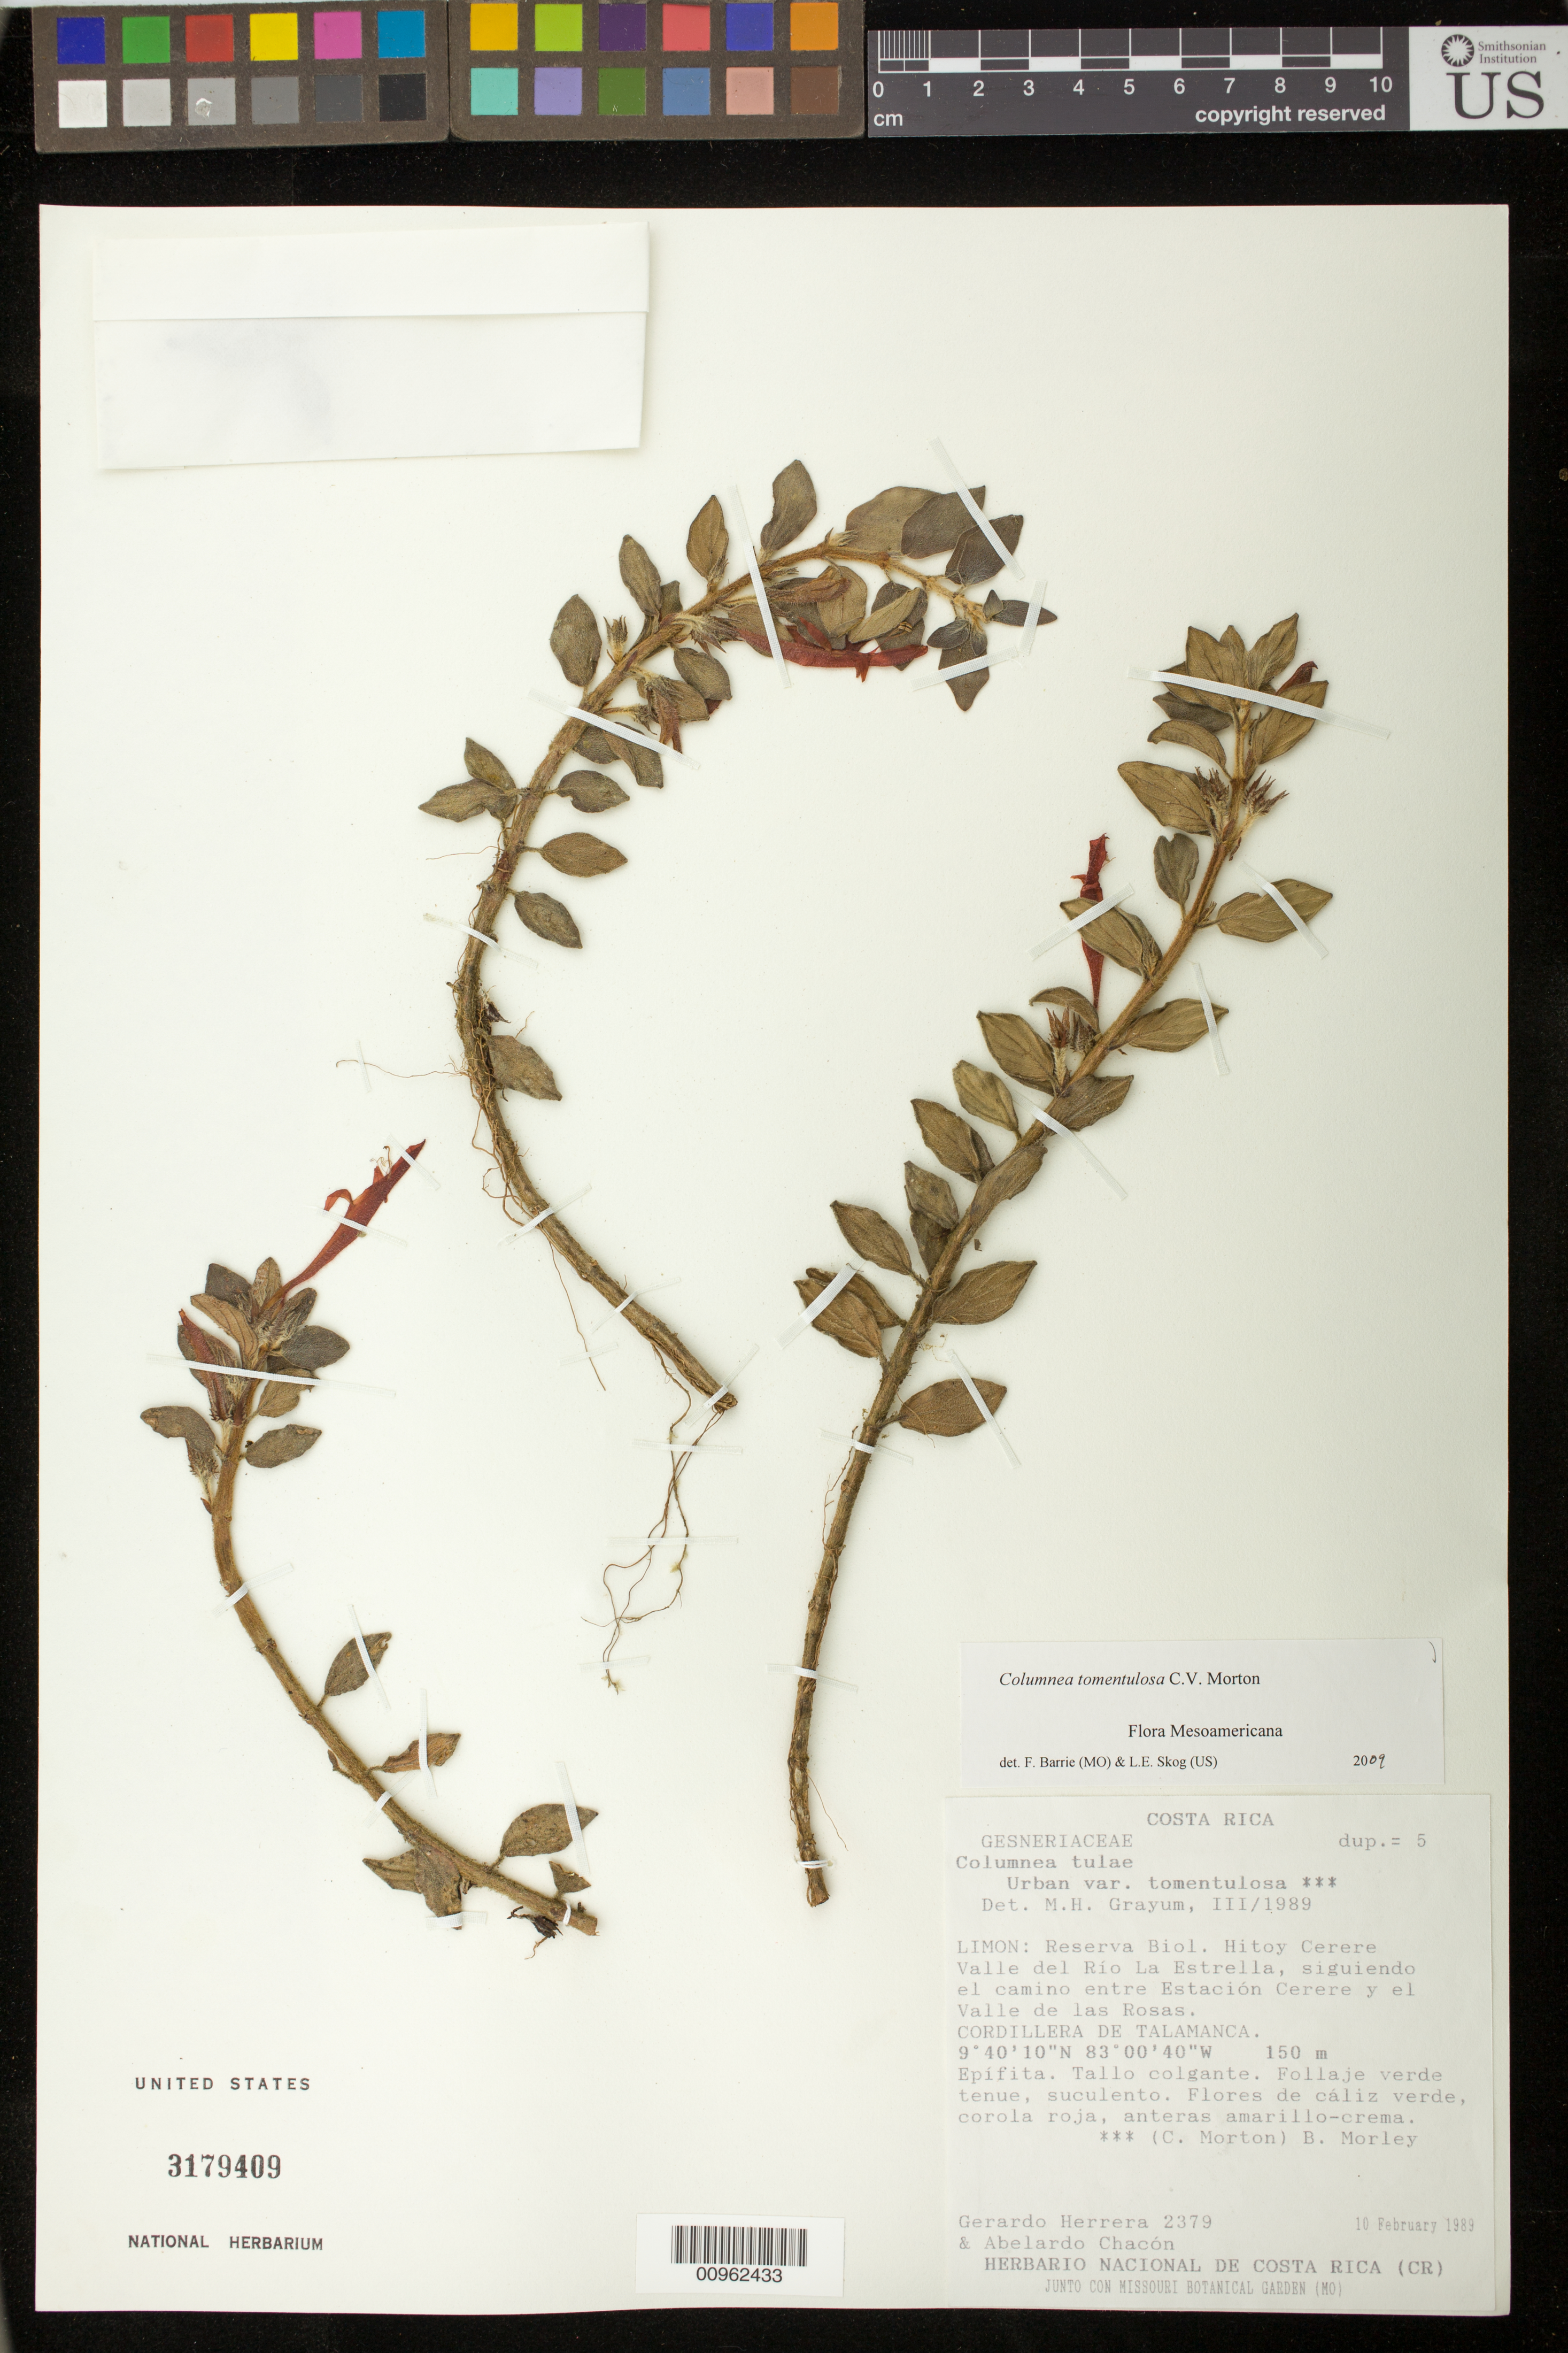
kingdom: Plantae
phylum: Tracheophyta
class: Magnoliopsida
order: Lamiales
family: Gesneriaceae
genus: Columnea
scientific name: Columnea tomentulosa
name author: C.V. Morton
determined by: Barrie, F. R.; Skog, Laurence E.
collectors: G. Herrera & A. Chacón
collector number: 2379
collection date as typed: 10 Feb 1989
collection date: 1989-02-10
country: Costa Rica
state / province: Limón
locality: Limon: Reserva Biol. Hitoy Cerera, Valle del Río Estrella, siguiendo el camino entre Estación Cerere y el Valle de las Rosas.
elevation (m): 150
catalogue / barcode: US 3179409